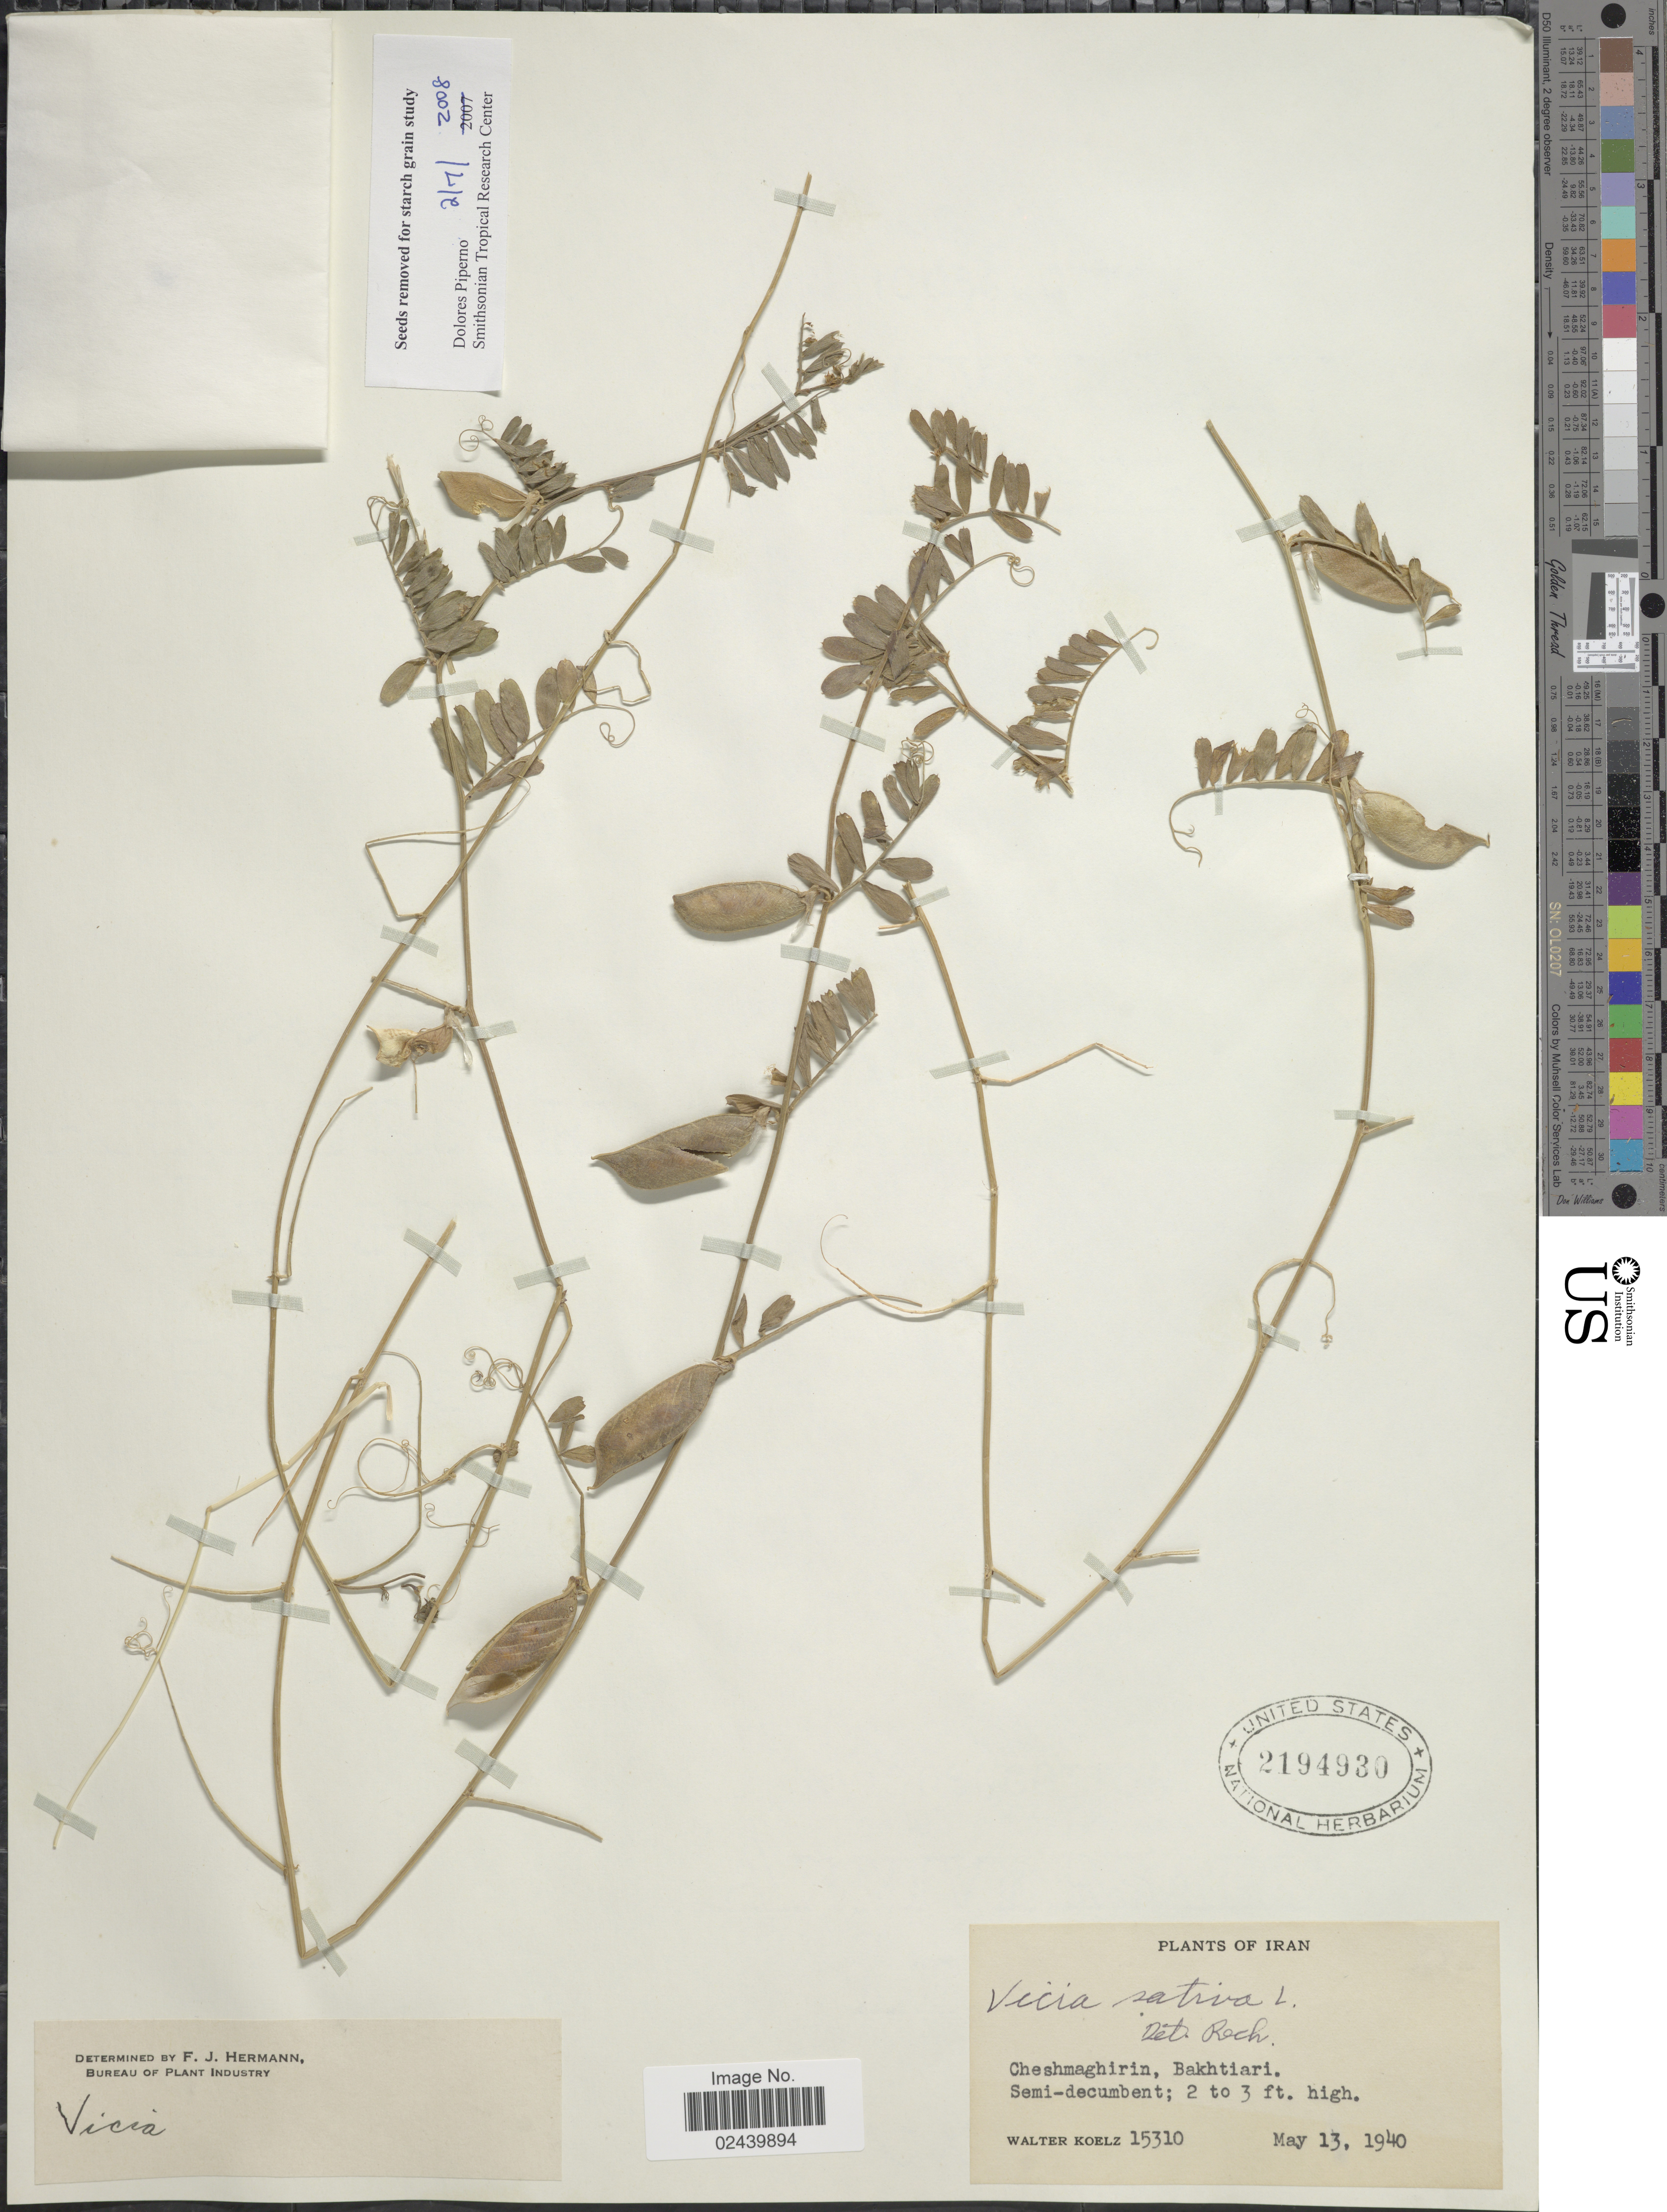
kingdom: Plantae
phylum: Tracheophyta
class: Magnoliopsida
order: Fabales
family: Fabaceae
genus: Vicia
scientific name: Vicia sativa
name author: L.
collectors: W. N. Koelz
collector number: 15310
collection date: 1940-05-13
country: Iran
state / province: Chahar Mahaal and Bakhtiari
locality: Cheshmaghirin, Bakhtiari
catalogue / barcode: US 2194930